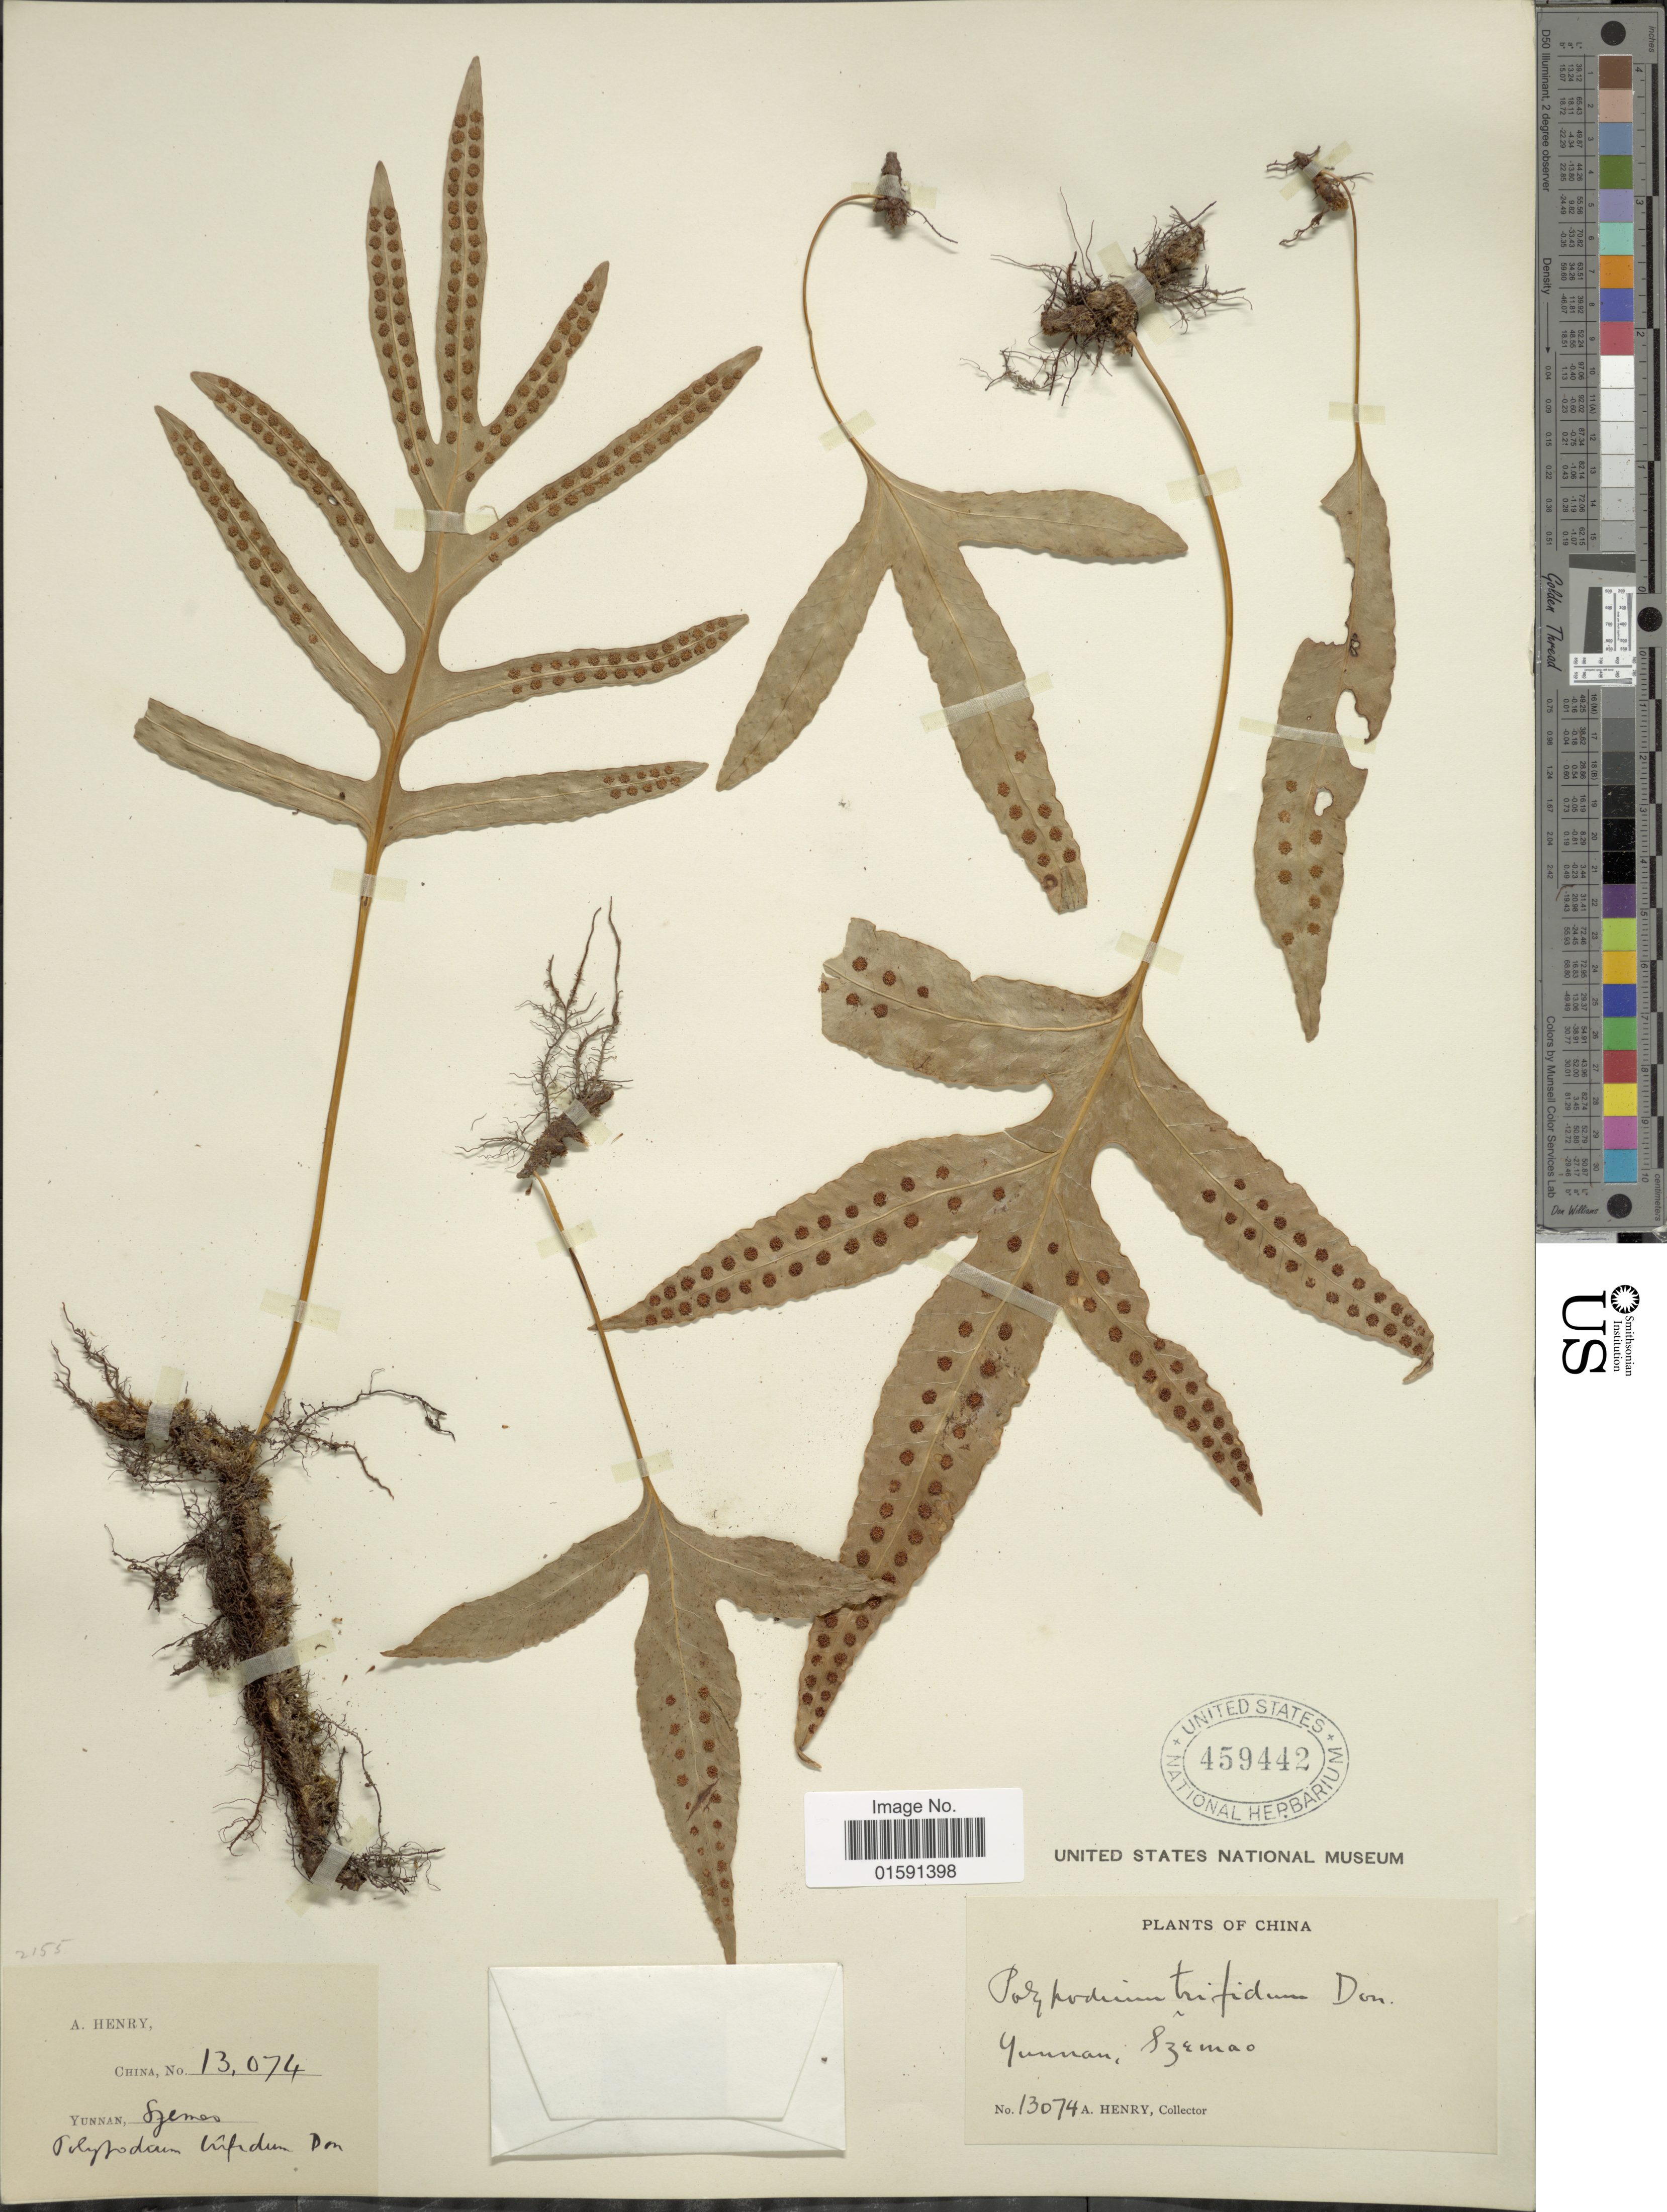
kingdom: Plantae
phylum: Tracheophyta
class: Polypodiopsida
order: Polypodiales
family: Polypodiaceae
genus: Selliguea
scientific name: Selliguea oxyloba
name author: (Wall. ex Kunze) Fraser-Jenk.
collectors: A. Henry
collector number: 13074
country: China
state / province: Yunnan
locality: Szemao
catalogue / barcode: US 459442